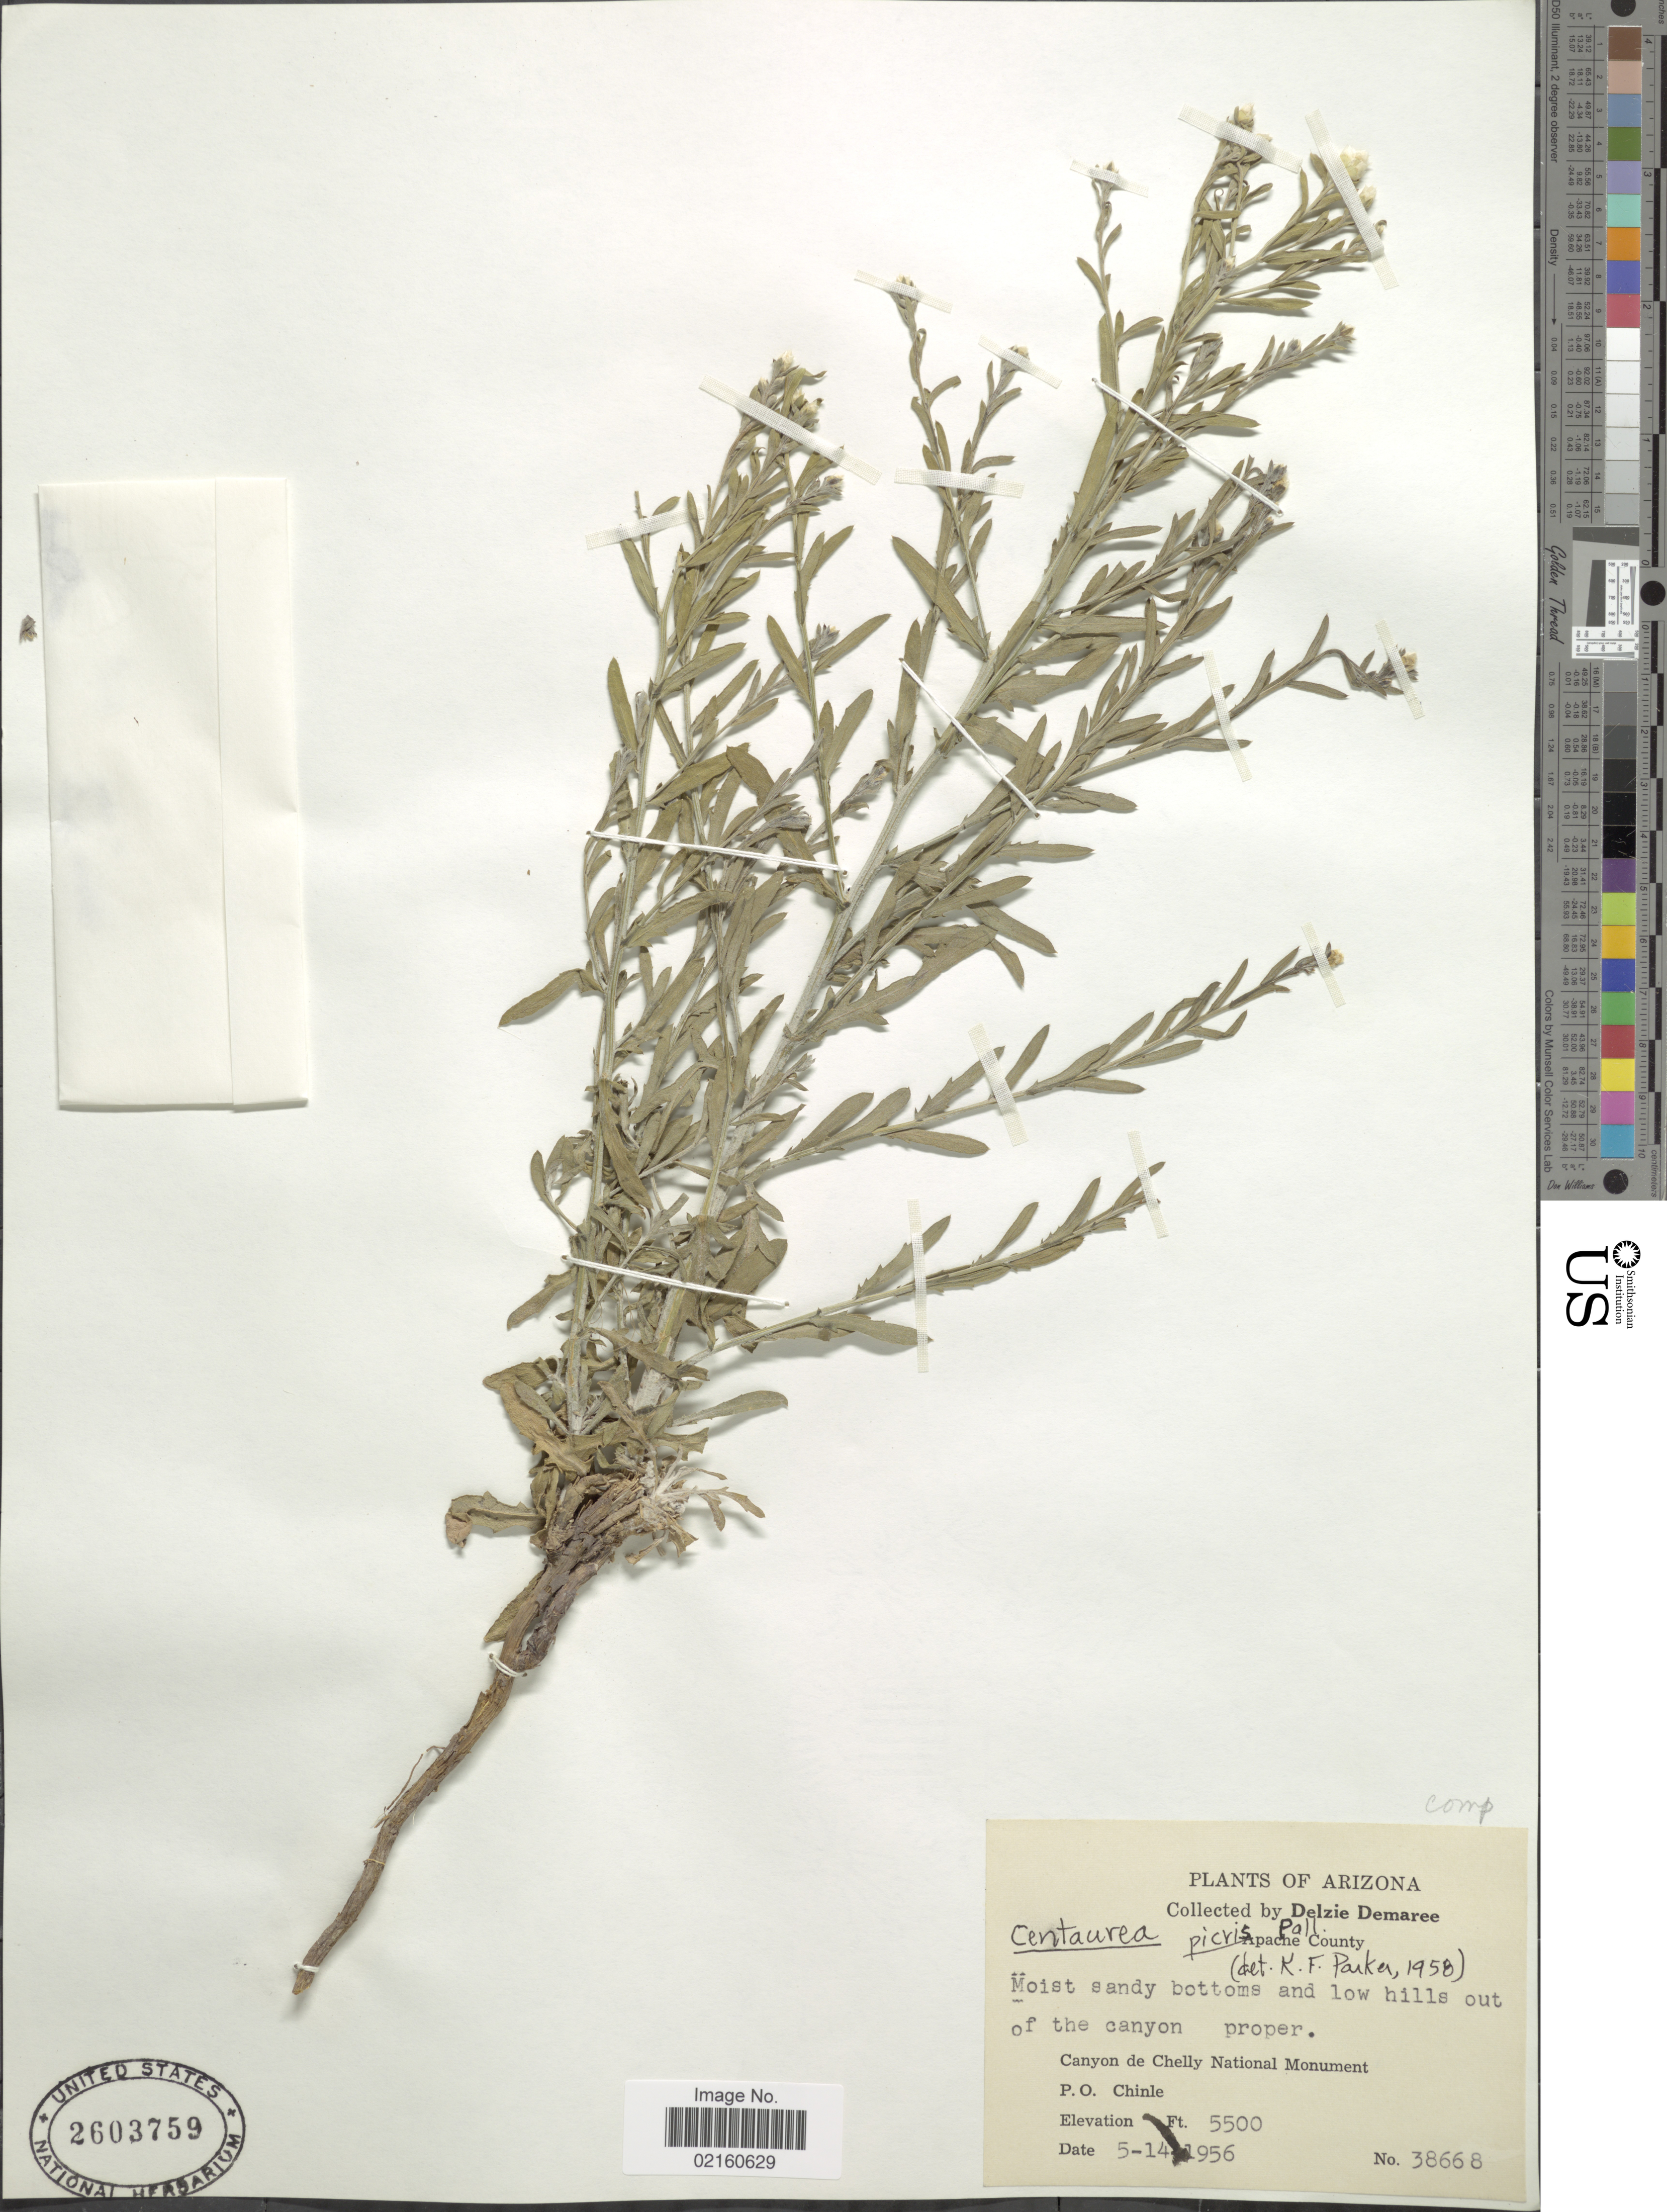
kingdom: Plantae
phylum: Tracheophyta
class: Magnoliopsida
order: Asterales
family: Asteraceae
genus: Rhaponticum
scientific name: Rhaponticum repens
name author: (L.) Hidalgo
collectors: D. Demaree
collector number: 38668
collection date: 1956-05-14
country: United States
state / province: Arizona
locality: Apache County, Canyon de Chelly National Monument, P. O. Chinle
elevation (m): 1676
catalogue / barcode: US 2603759